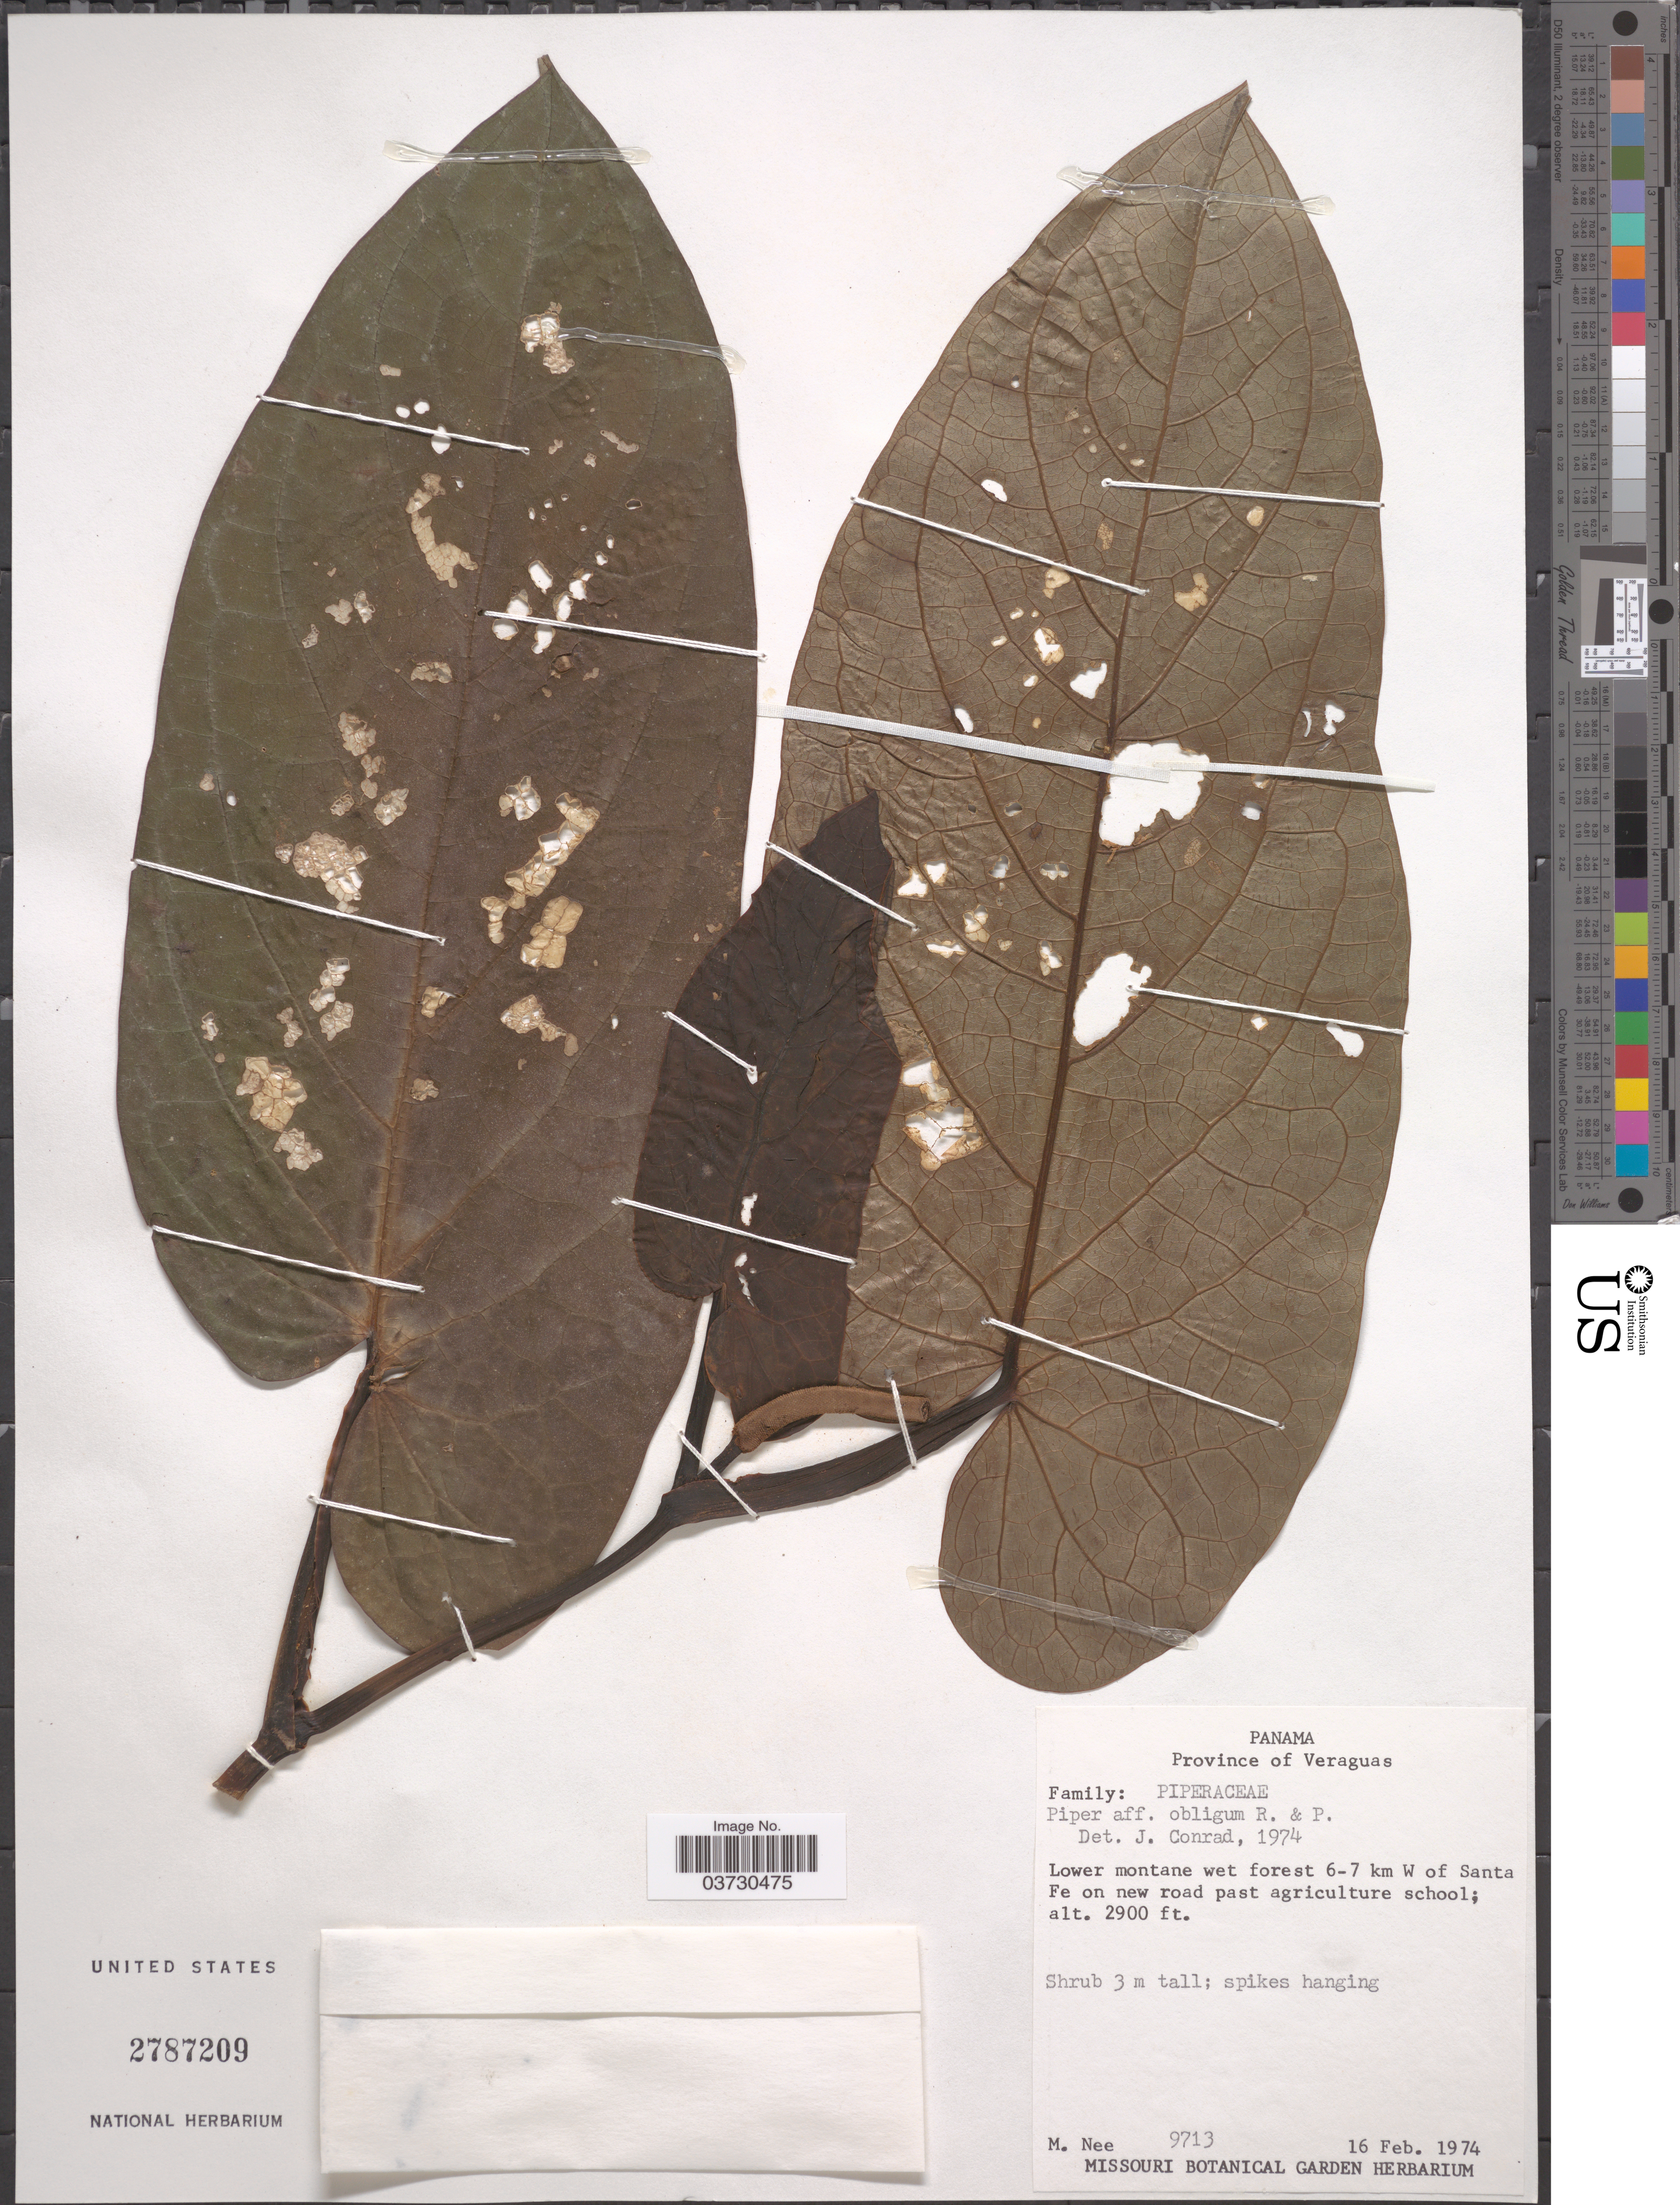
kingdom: Plantae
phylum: Tracheophyta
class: Magnoliopsida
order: Piperales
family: Piperaceae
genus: Piper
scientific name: Piper obliquum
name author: Ruiz & Pav.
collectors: M. Nee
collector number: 9713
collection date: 1974-02-16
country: Panama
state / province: Veraguas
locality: Lower montane wet forest 6-7 km W of Santa Fe on new road past agriculture school.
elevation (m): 884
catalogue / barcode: US 2787209